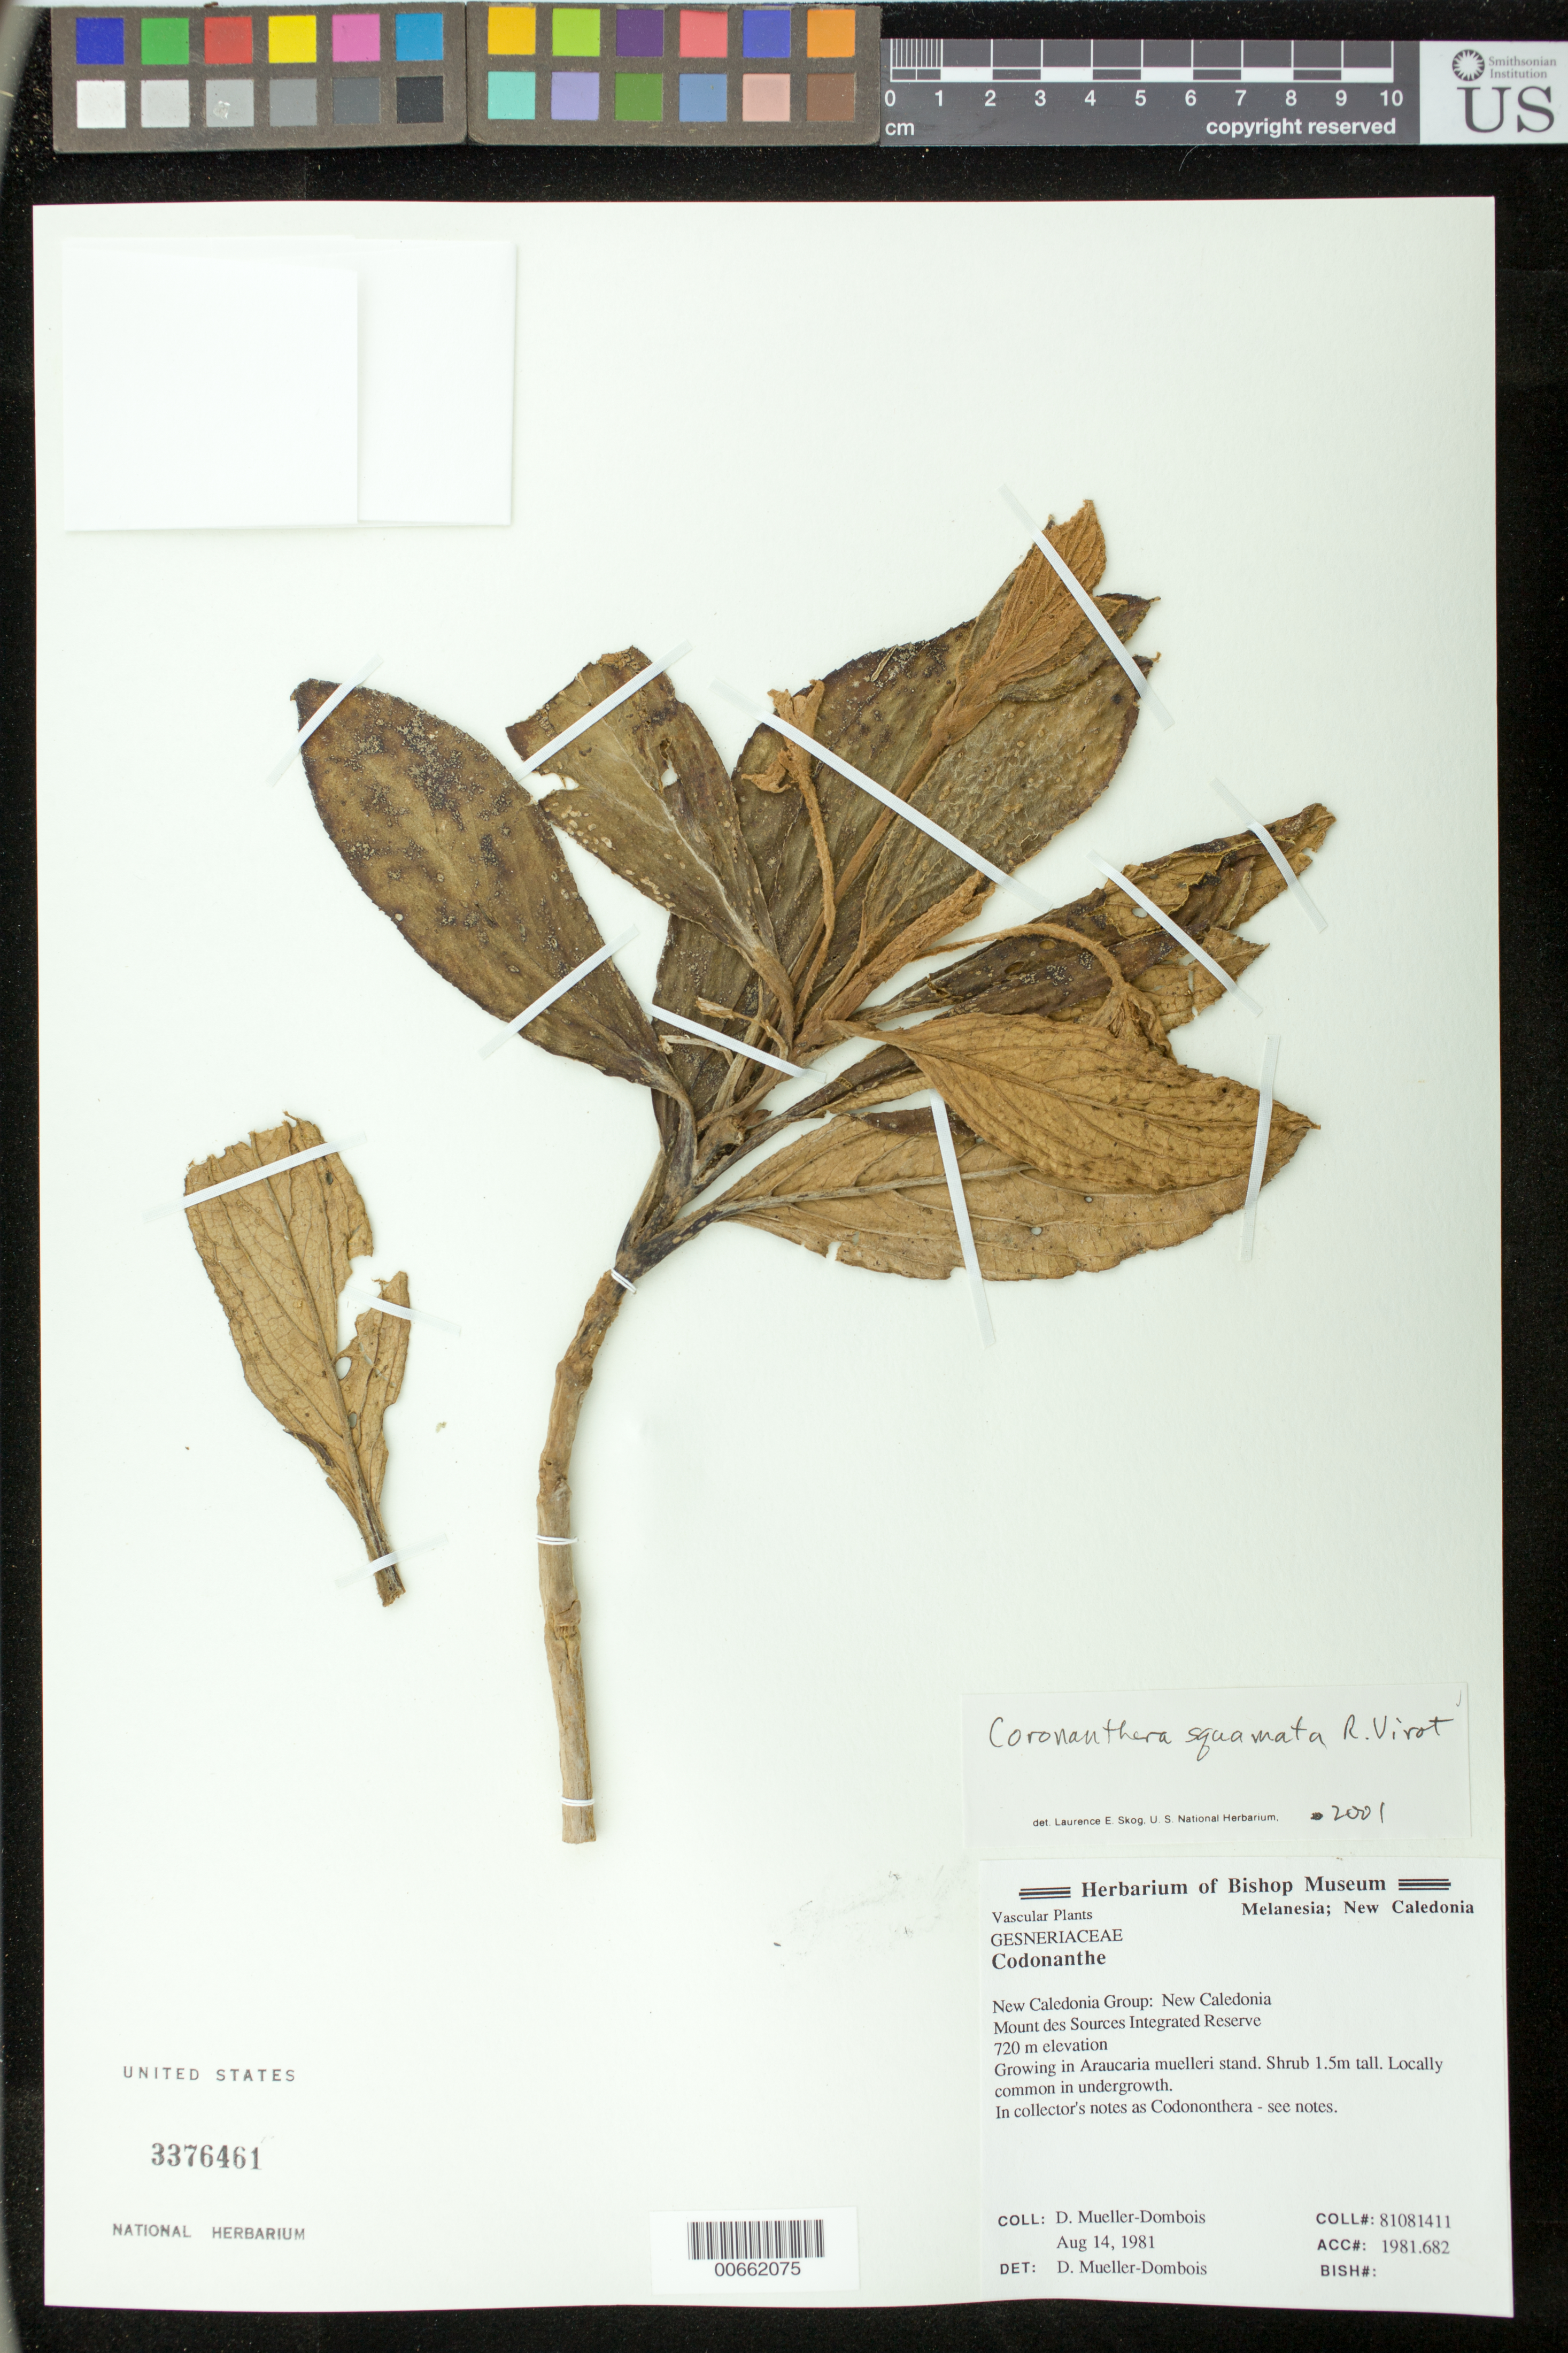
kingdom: Plantae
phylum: Tracheophyta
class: Magnoliopsida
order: Lamiales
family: Gesneriaceae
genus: Coronanthera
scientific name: Coronanthera squamata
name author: R. Virot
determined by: Skog, Laurence E.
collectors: D. Mueller-Dombois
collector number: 81081411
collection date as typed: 14 Aug 1981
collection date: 1981-08-14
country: New Caledonia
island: New Caledonia I.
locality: Mount des Sources Integrated Reserve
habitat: Growing in Araucaria muelleri stand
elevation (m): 720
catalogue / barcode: US 3376461